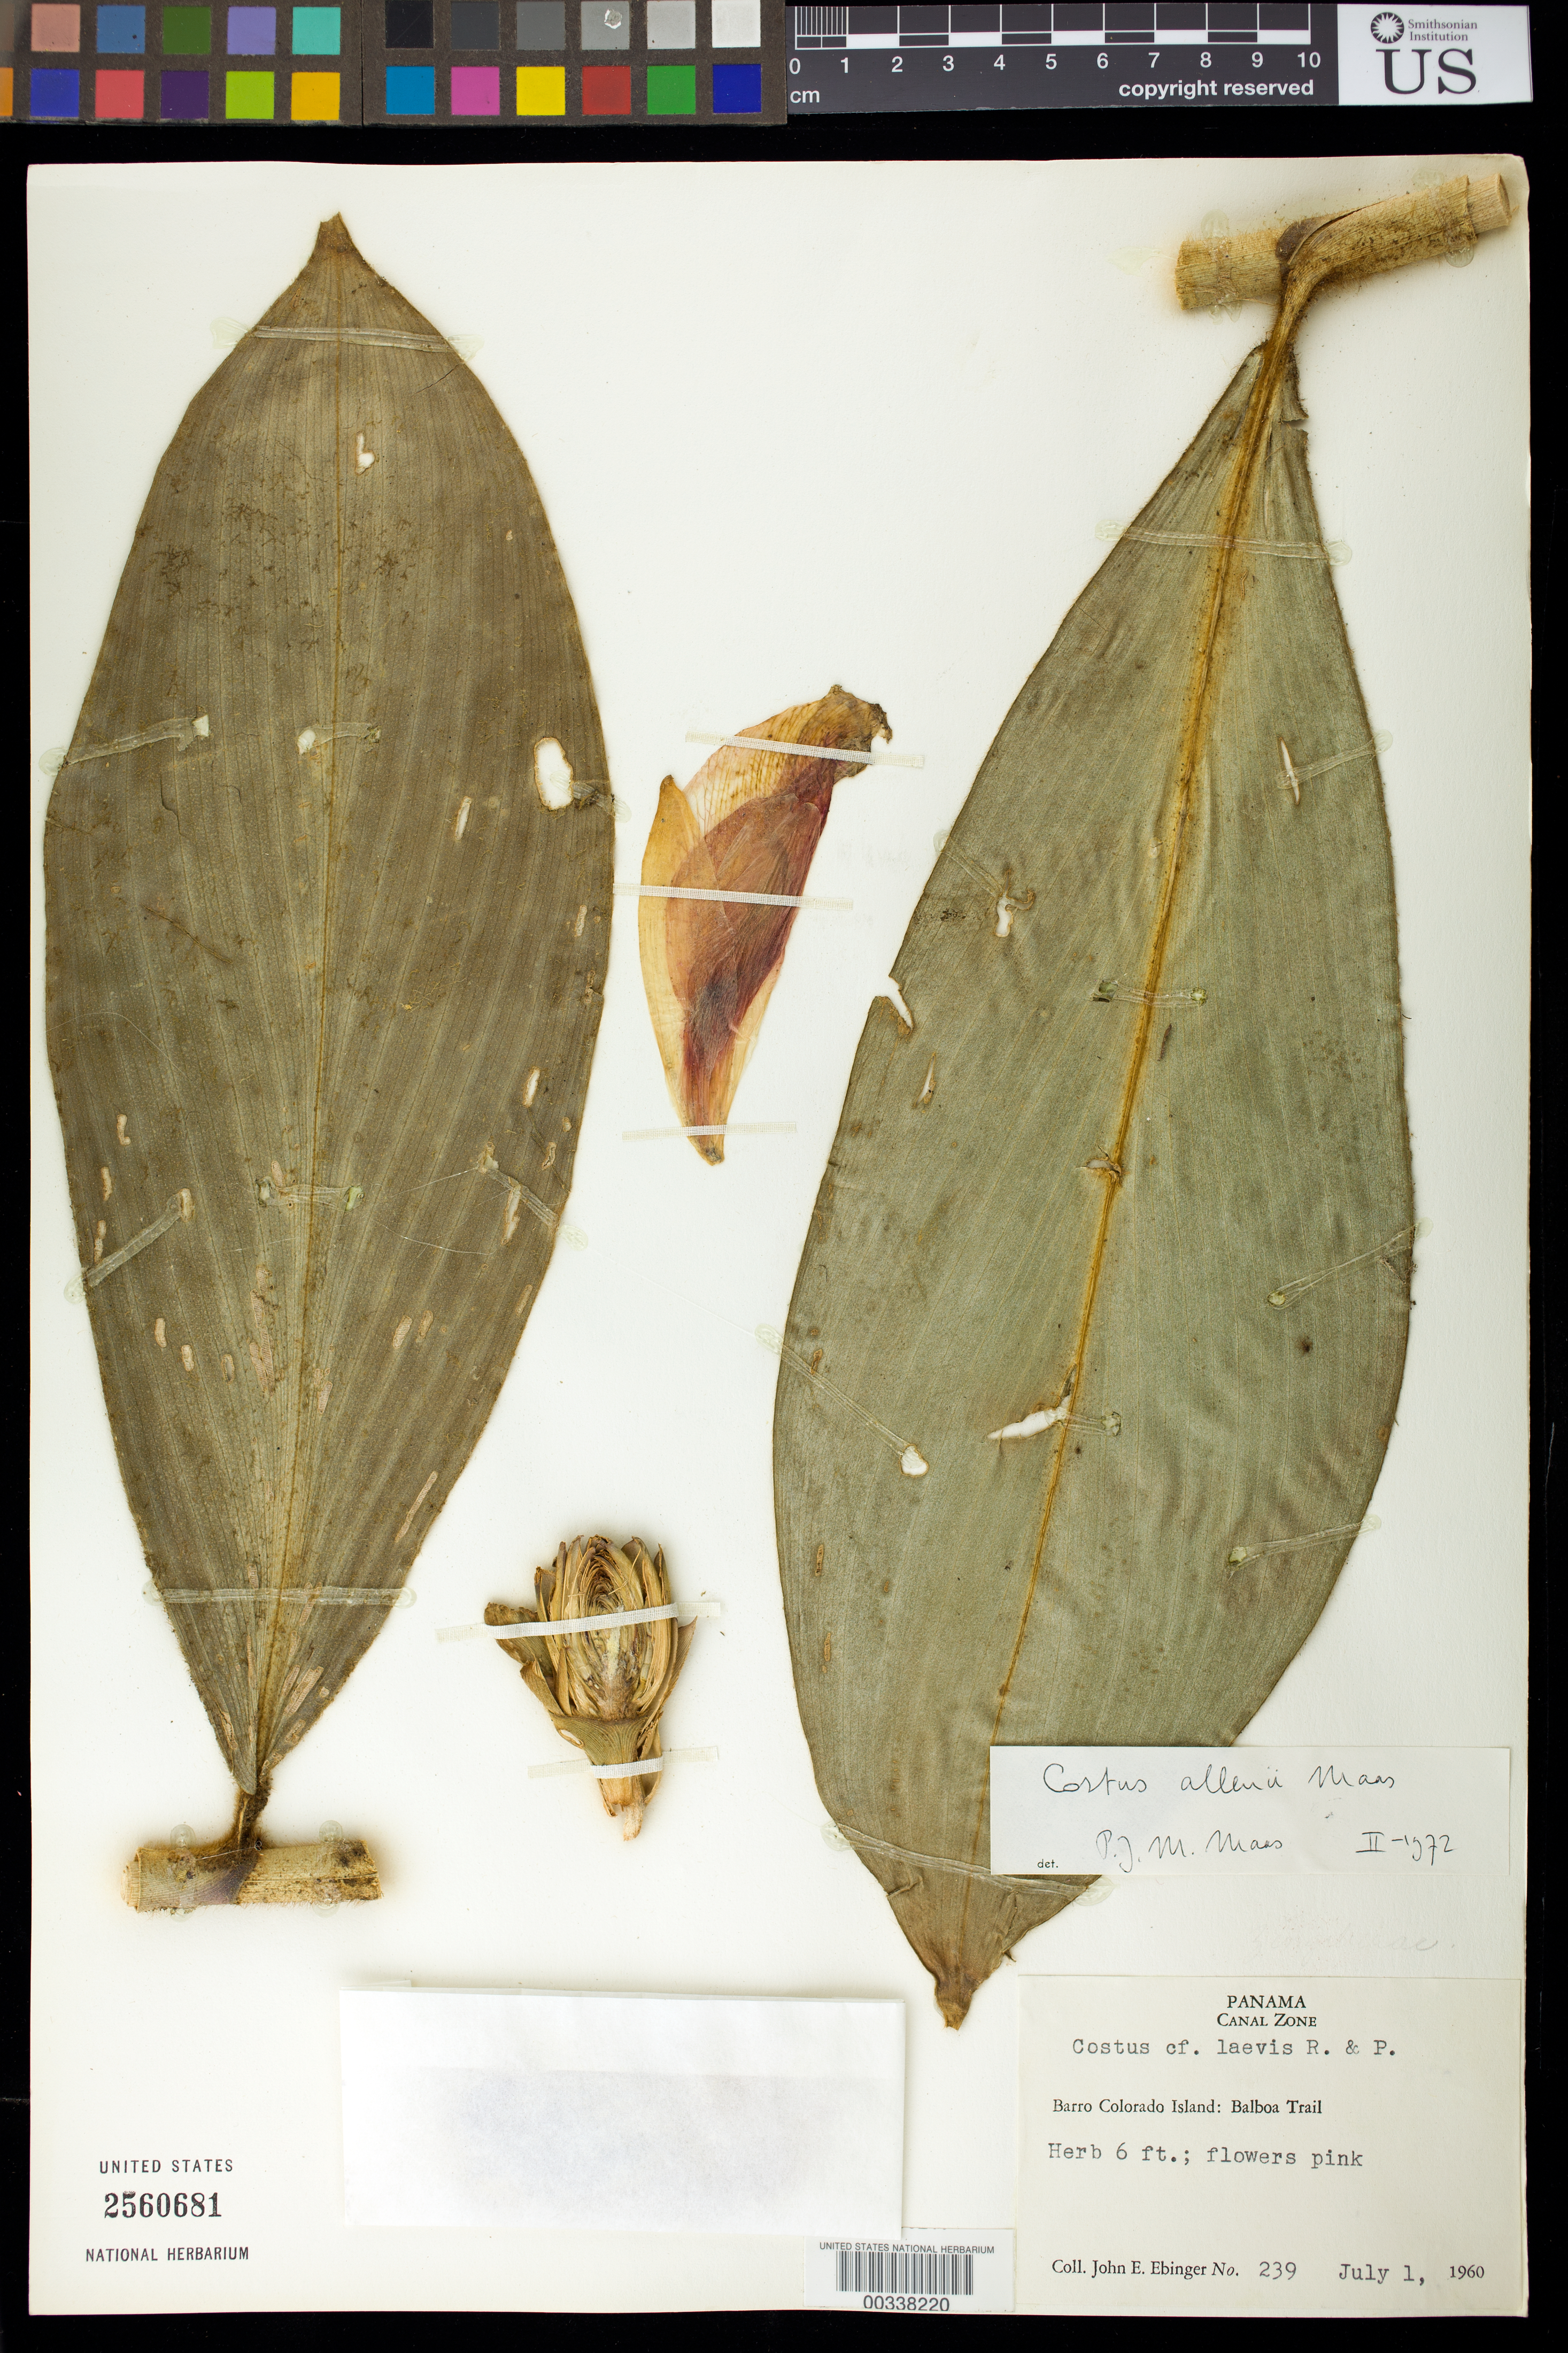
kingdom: Plantae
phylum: Tracheophyta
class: Liliopsida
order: Zingiberales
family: Costaceae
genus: Costus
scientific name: Costus allenii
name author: Maas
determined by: Maas, Paul J. M.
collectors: J. Ebinger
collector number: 239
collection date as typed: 01 Jul 1960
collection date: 1960-07-01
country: Panama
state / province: Panamá Oeste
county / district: Canal Zone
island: Barro Colorado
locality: Balboa Trail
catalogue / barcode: US 2560681